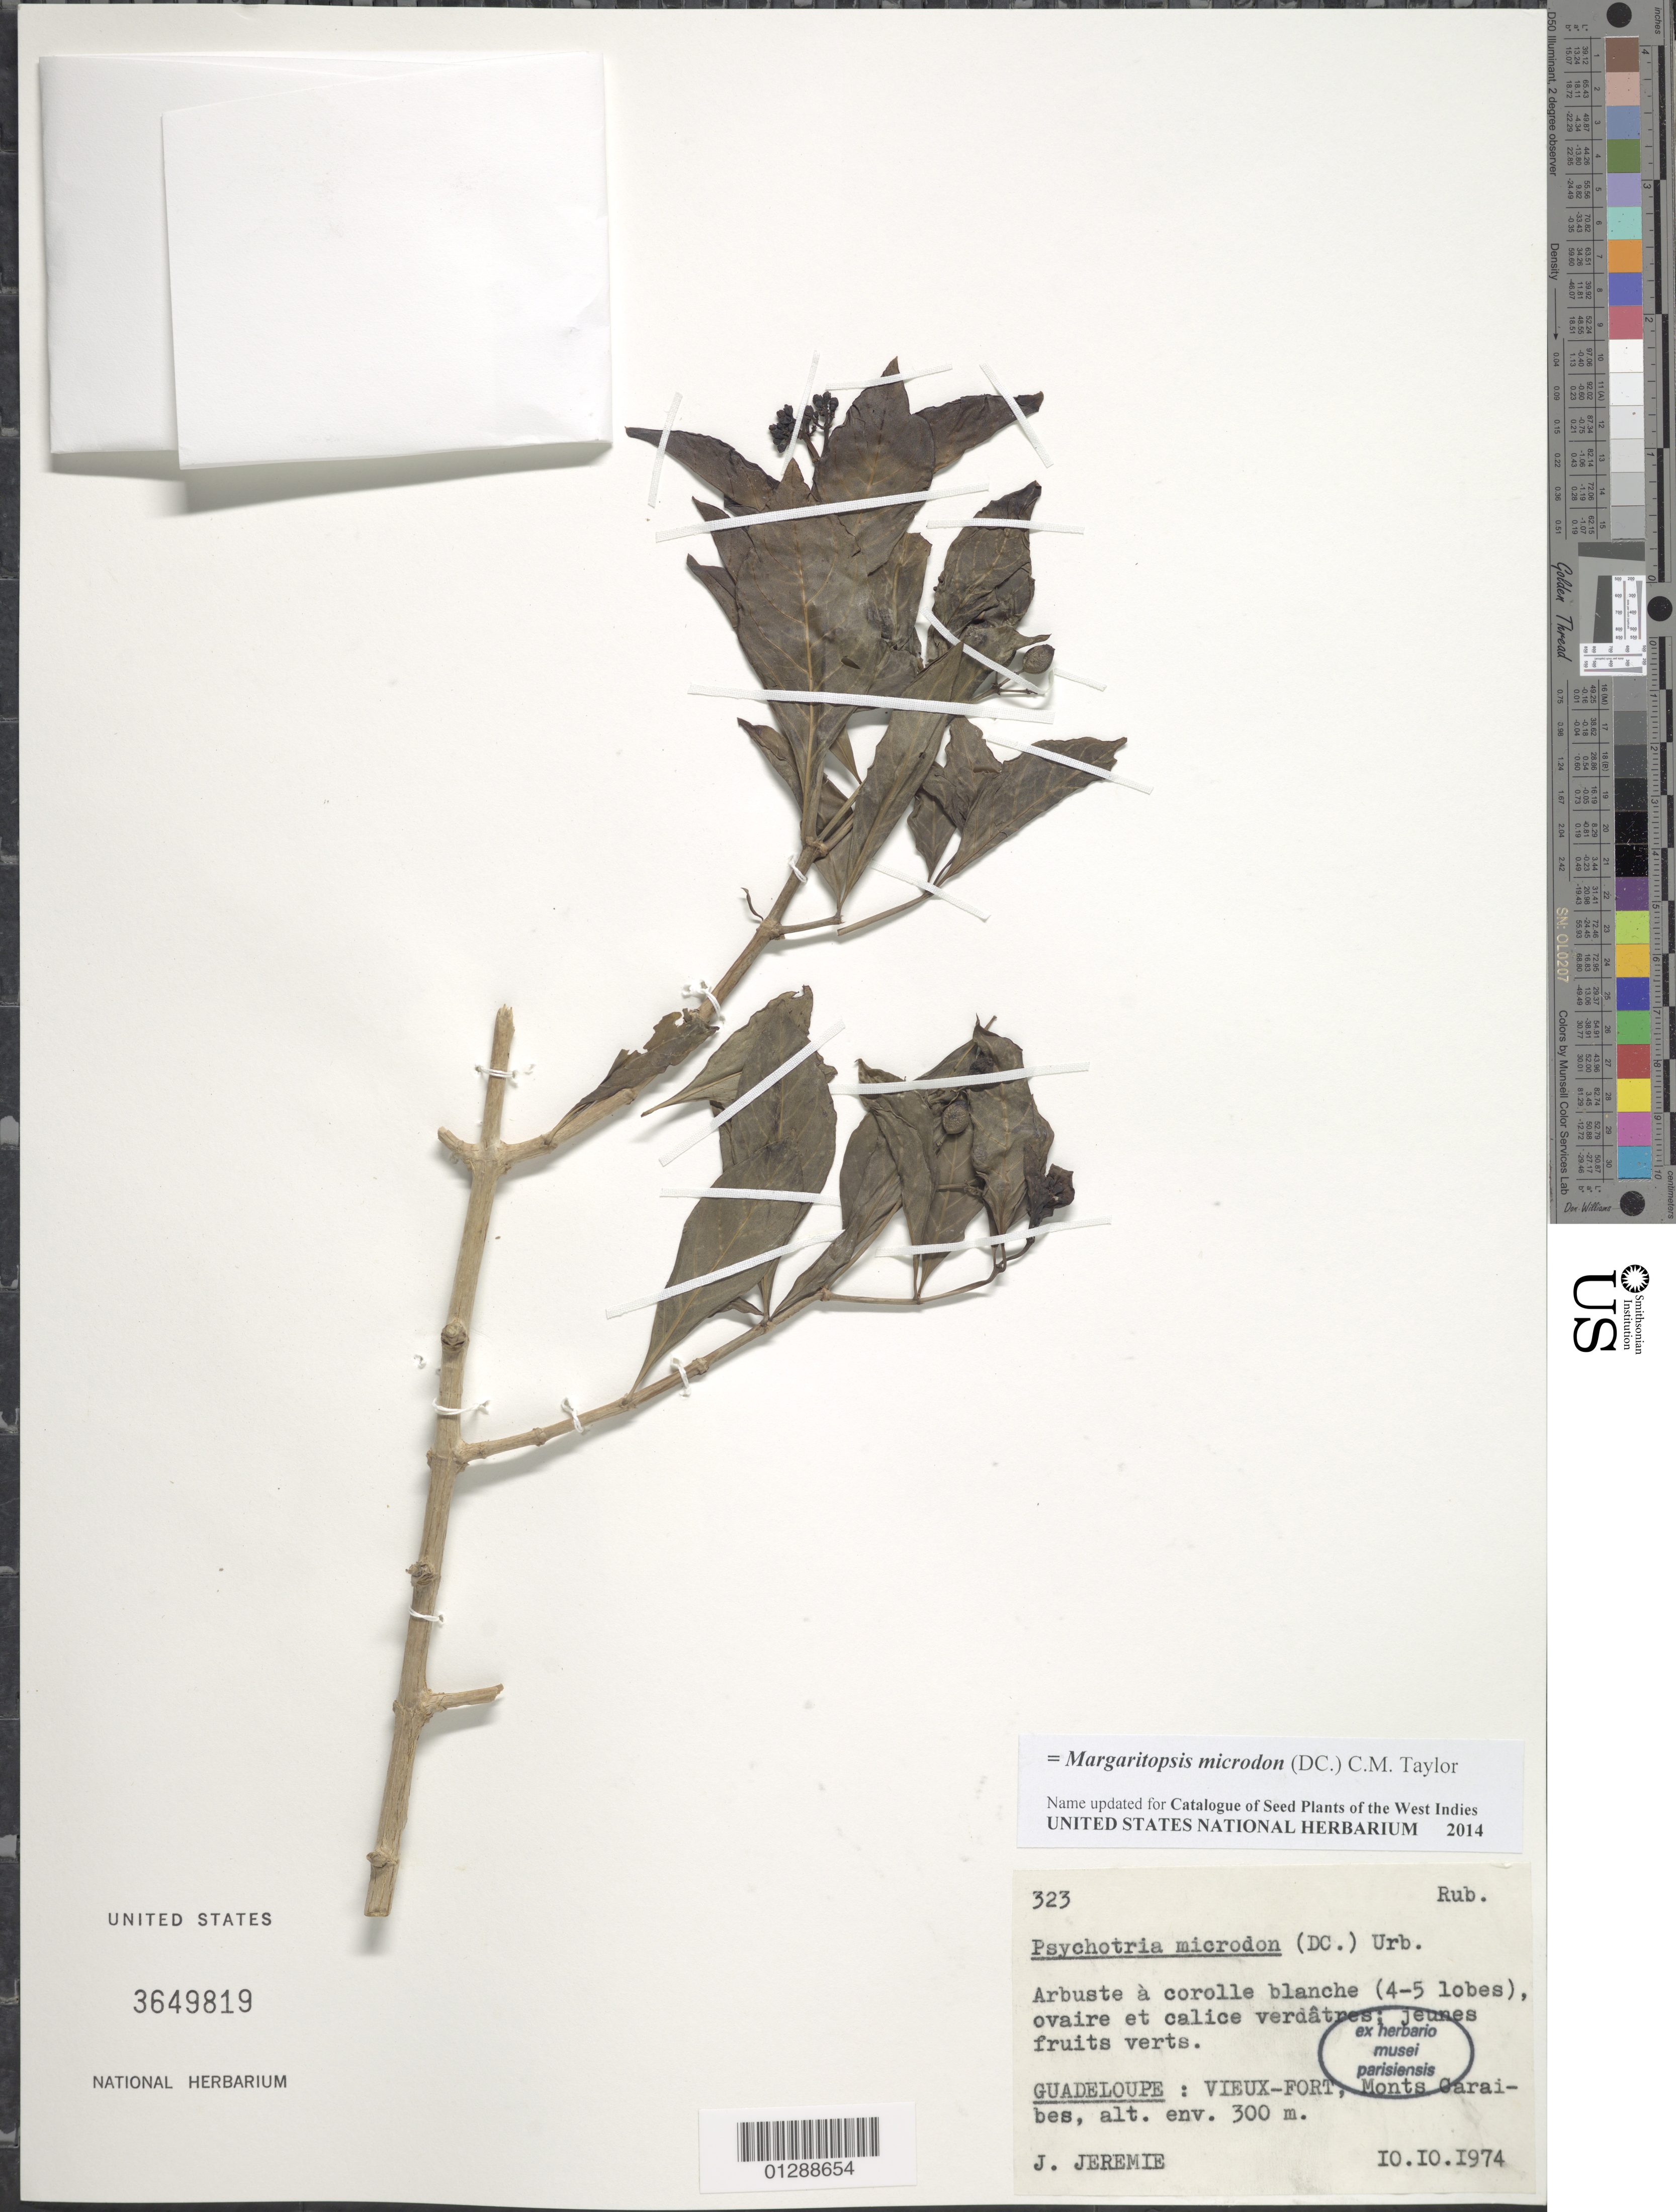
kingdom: Plantae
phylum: Tracheophyta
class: Magnoliopsida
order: Gentianales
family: Rubiaceae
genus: Margaritopsis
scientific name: Margaritopsis microdon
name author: (DC.) C.M. Taylor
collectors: J. Jérémie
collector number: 323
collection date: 1974-10-10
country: Guadeloupe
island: Basse-Terre I.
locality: Vieux-Fort, Monts Caraibes.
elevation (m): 300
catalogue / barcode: US 3649819